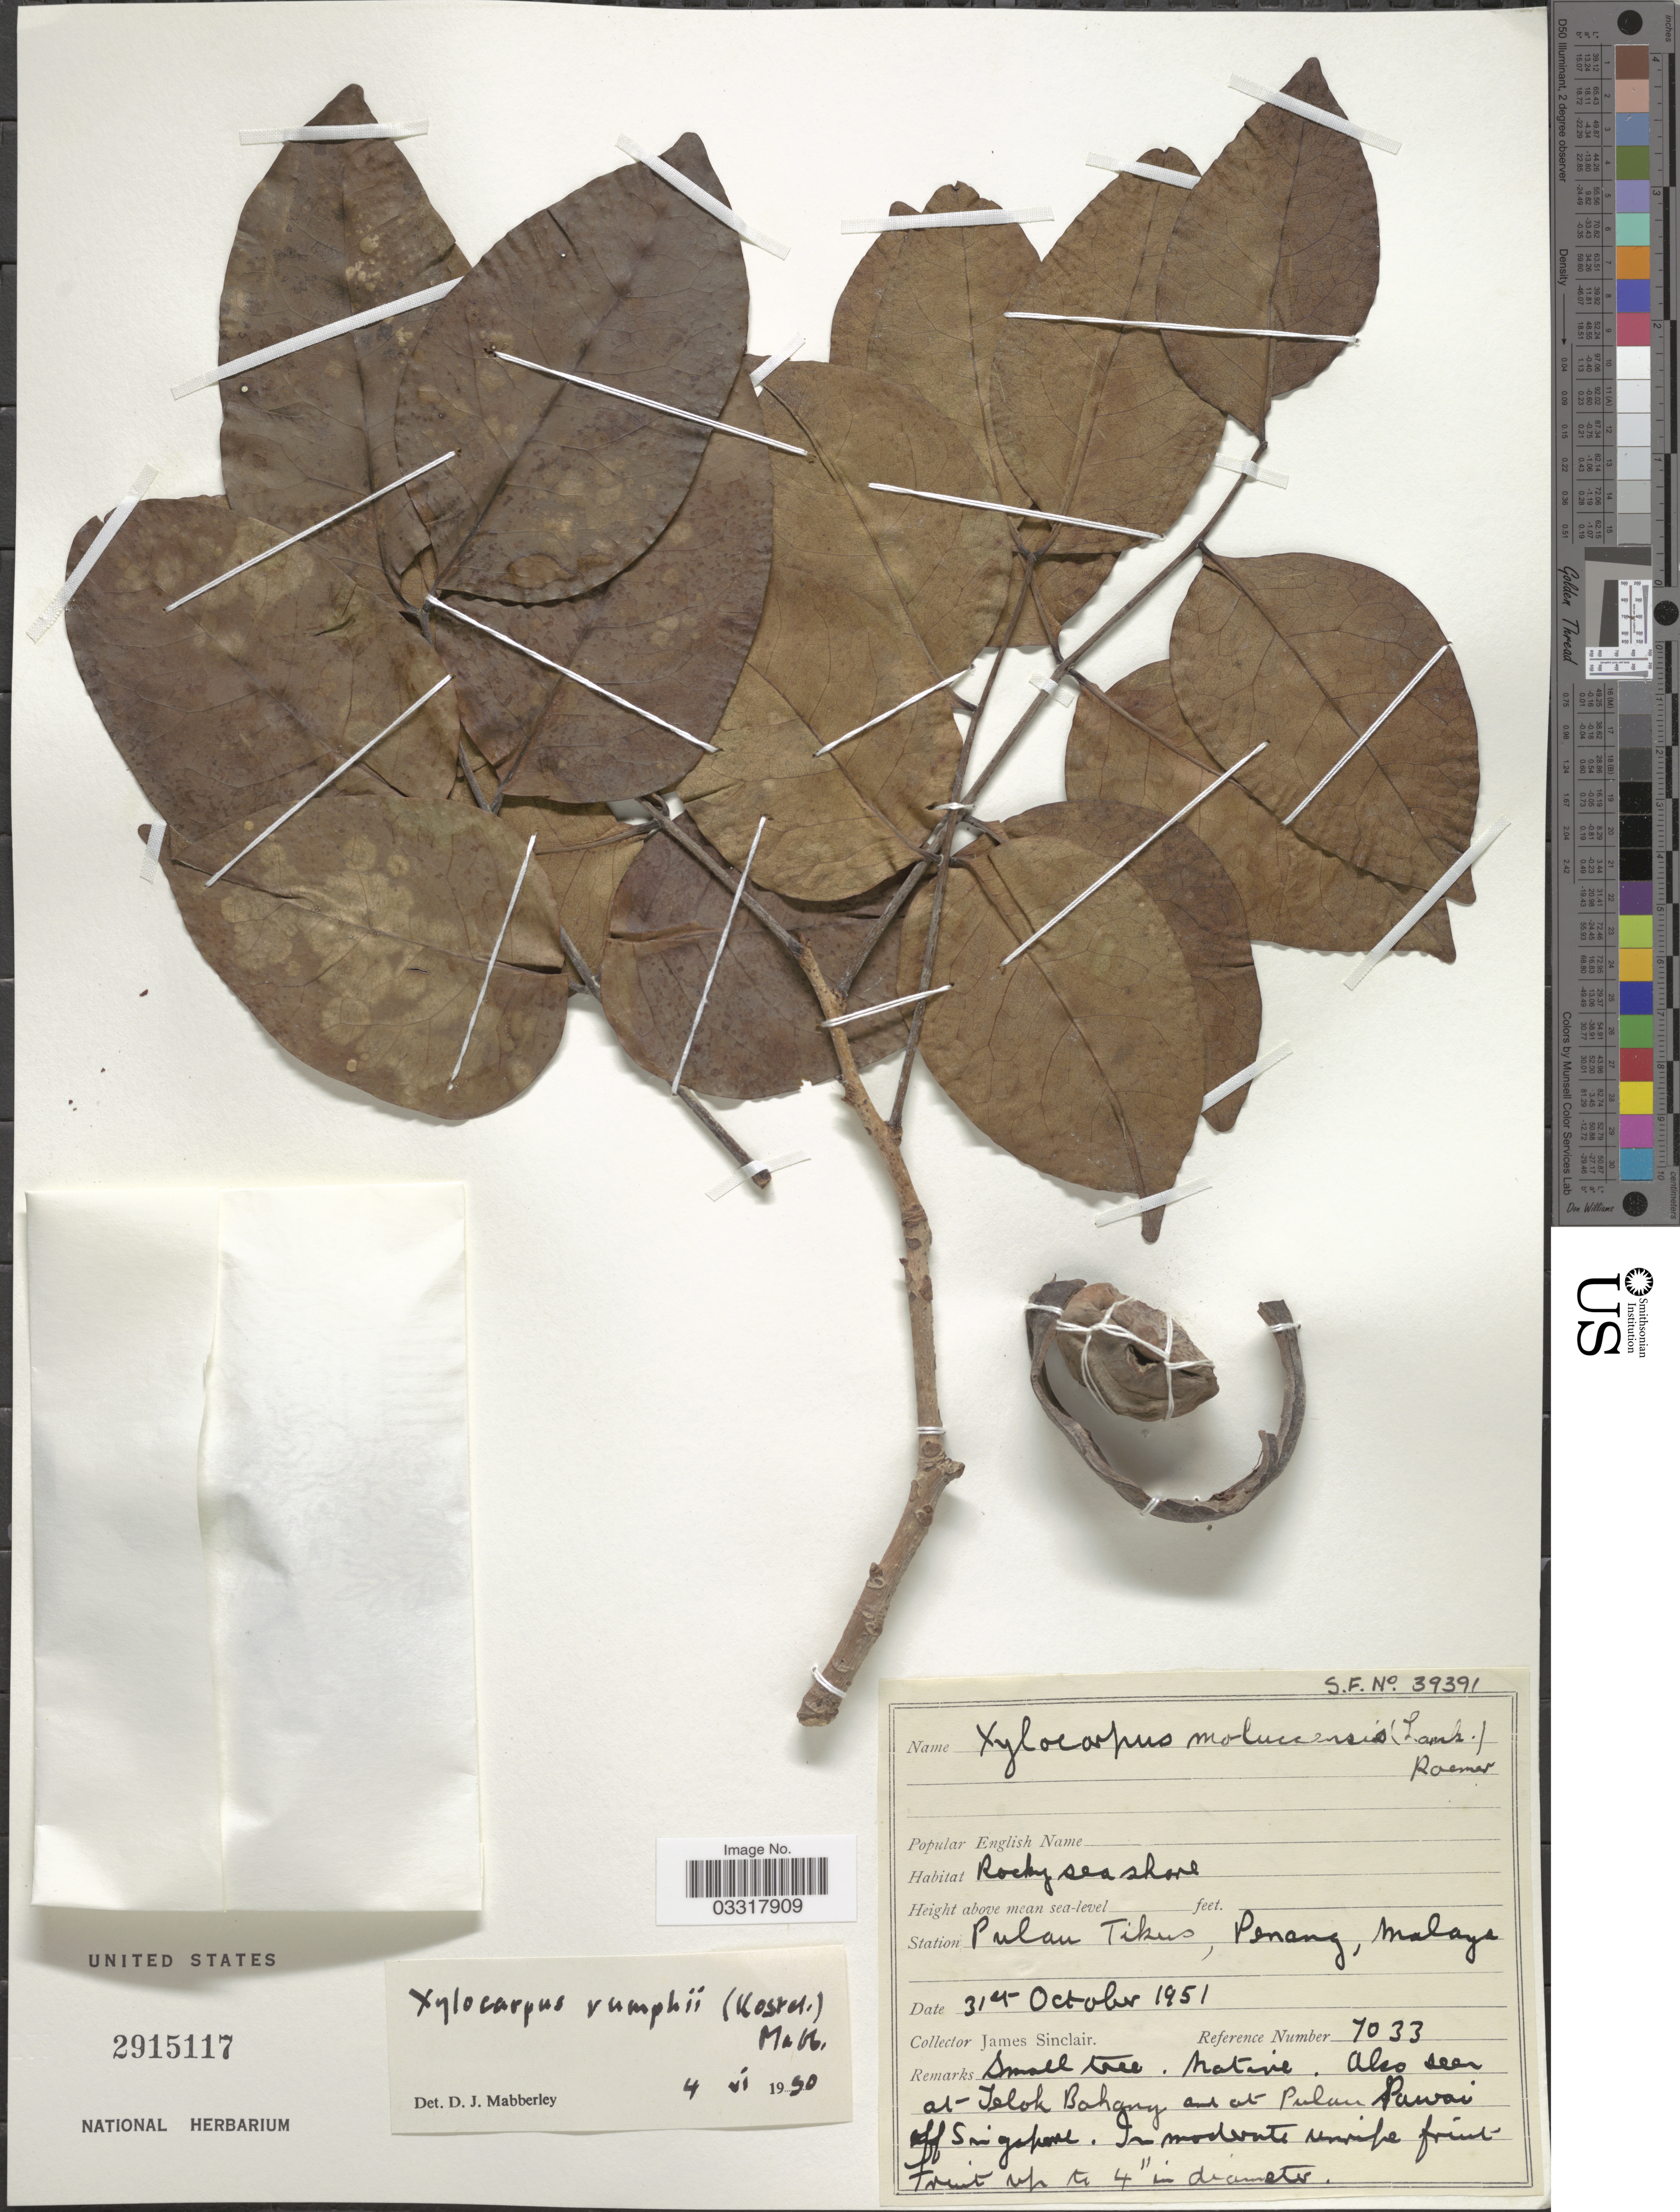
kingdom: Plantae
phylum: Tracheophyta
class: Magnoliopsida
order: Sapindales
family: Meliaceae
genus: Xylocarpus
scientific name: Xylocarpus rumphii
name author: (Kostel.) Mabb.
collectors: J. Sinclair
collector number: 7033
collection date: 1951-10-31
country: Malaysia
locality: Station Pulau Tikus, Penang, Malaya.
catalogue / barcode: US 2915117